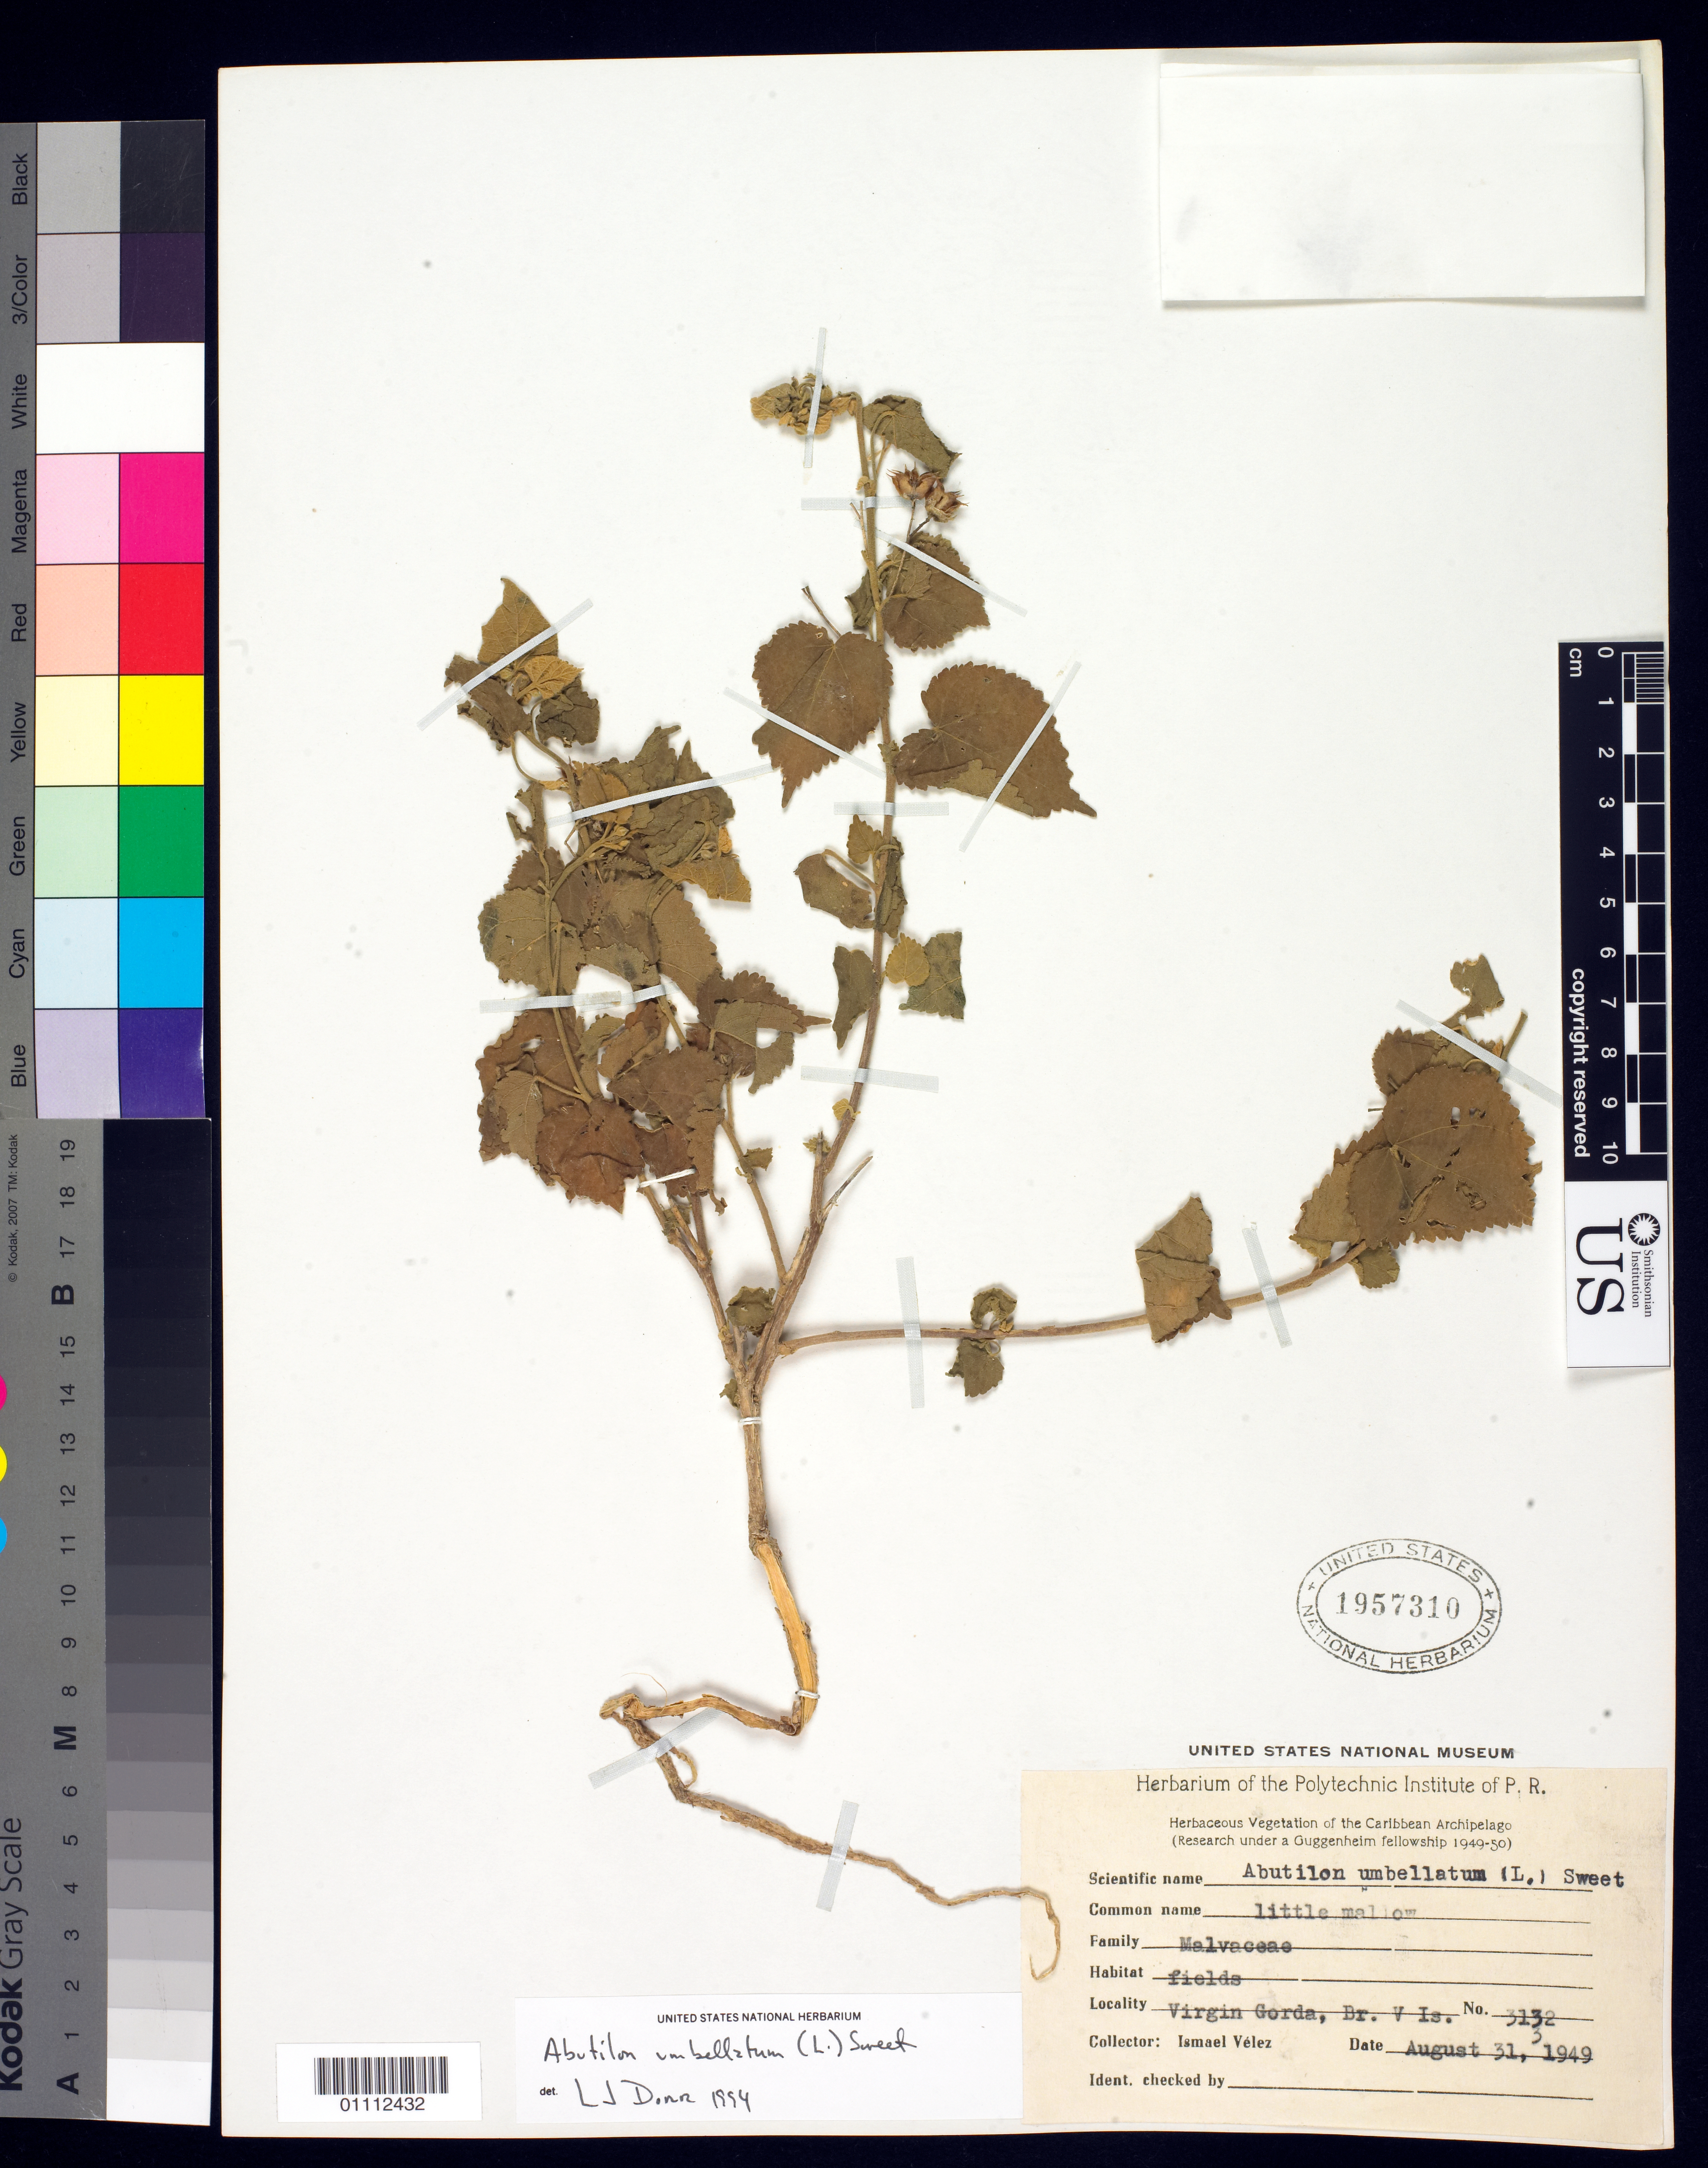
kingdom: Plantae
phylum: Tracheophyta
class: Magnoliopsida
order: Malvales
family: Malvaceae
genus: Pseudabutilon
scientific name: Pseudabutilon umbellatum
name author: (L.) Fryxell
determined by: Dorr, L. J., (BOT), Smithsonian Institution - National Museum of Natural History (UNITED STATES)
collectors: I. Vélez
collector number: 3132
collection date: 1949-08-31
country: British Virgin Islands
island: Virgin Gorda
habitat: Fields.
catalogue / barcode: US 1957310